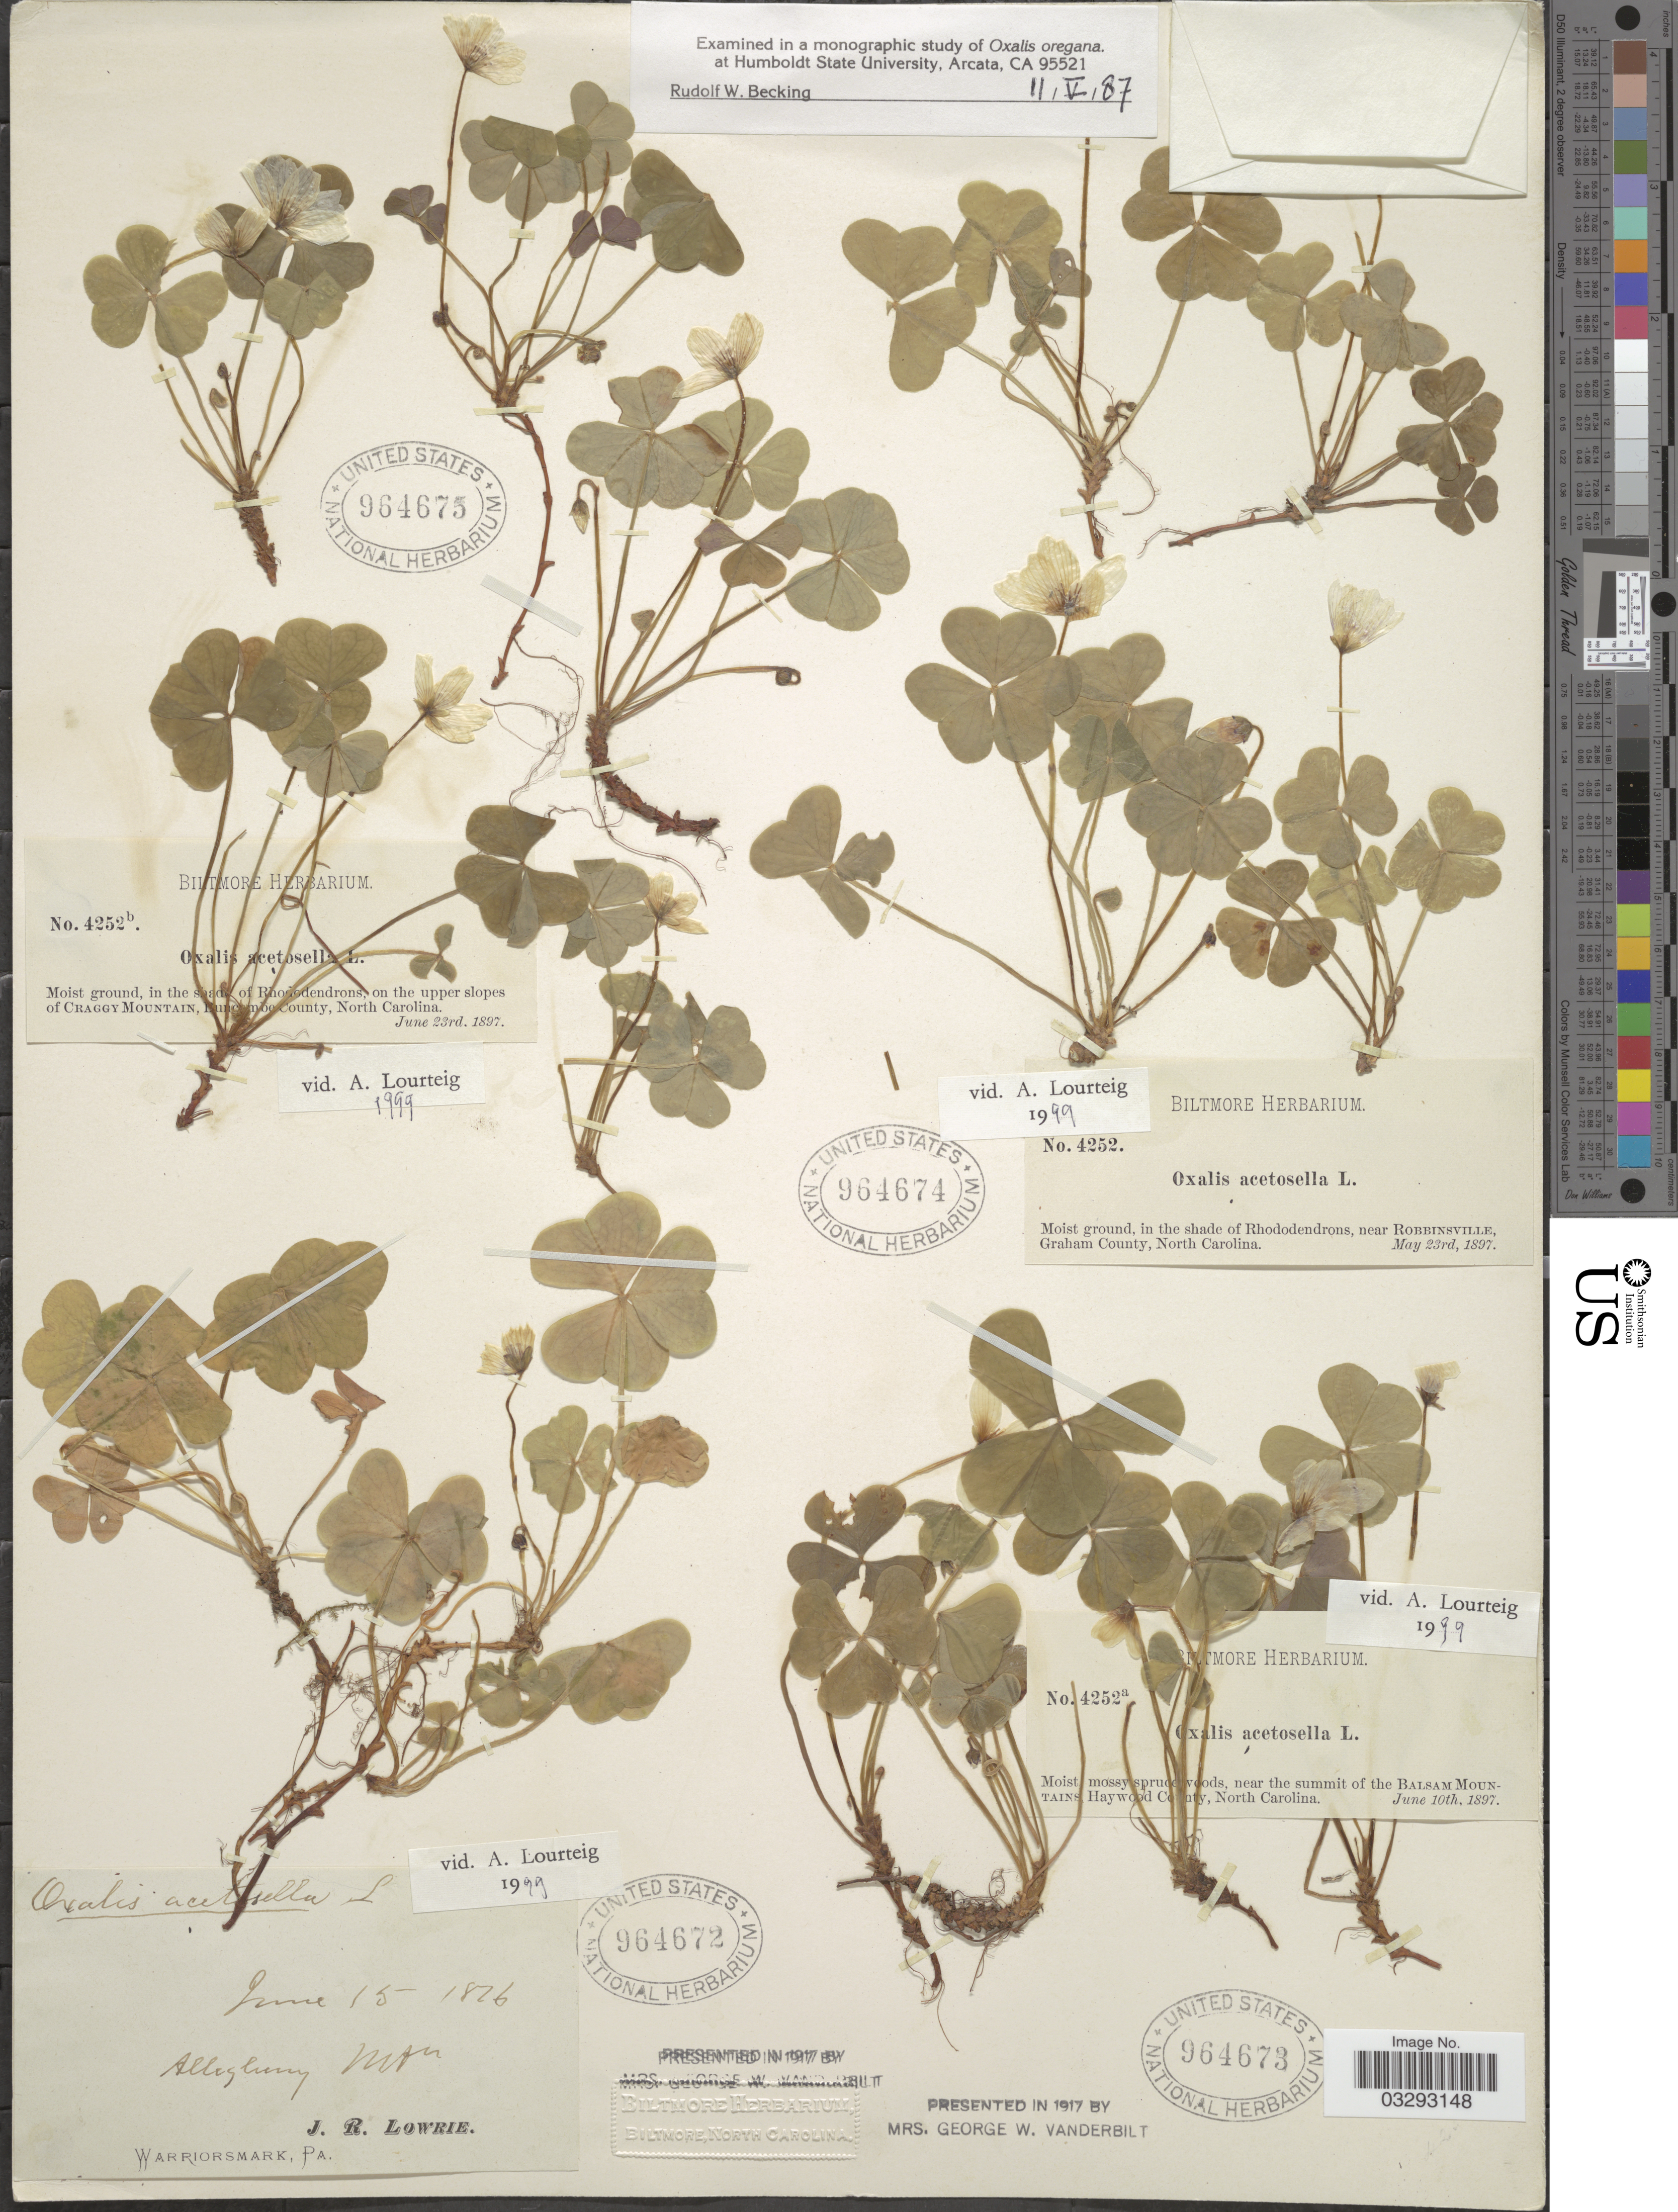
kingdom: Plantae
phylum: Tracheophyta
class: Magnoliopsida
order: Oxalidales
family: Oxalidaceae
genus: Oxalis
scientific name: Oxalis acetosella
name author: L.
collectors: ex herb. Biltmore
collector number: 4252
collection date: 1897-05-23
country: United States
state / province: North Carolina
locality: Near Robbinsville, Graham County.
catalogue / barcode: US 964674-2